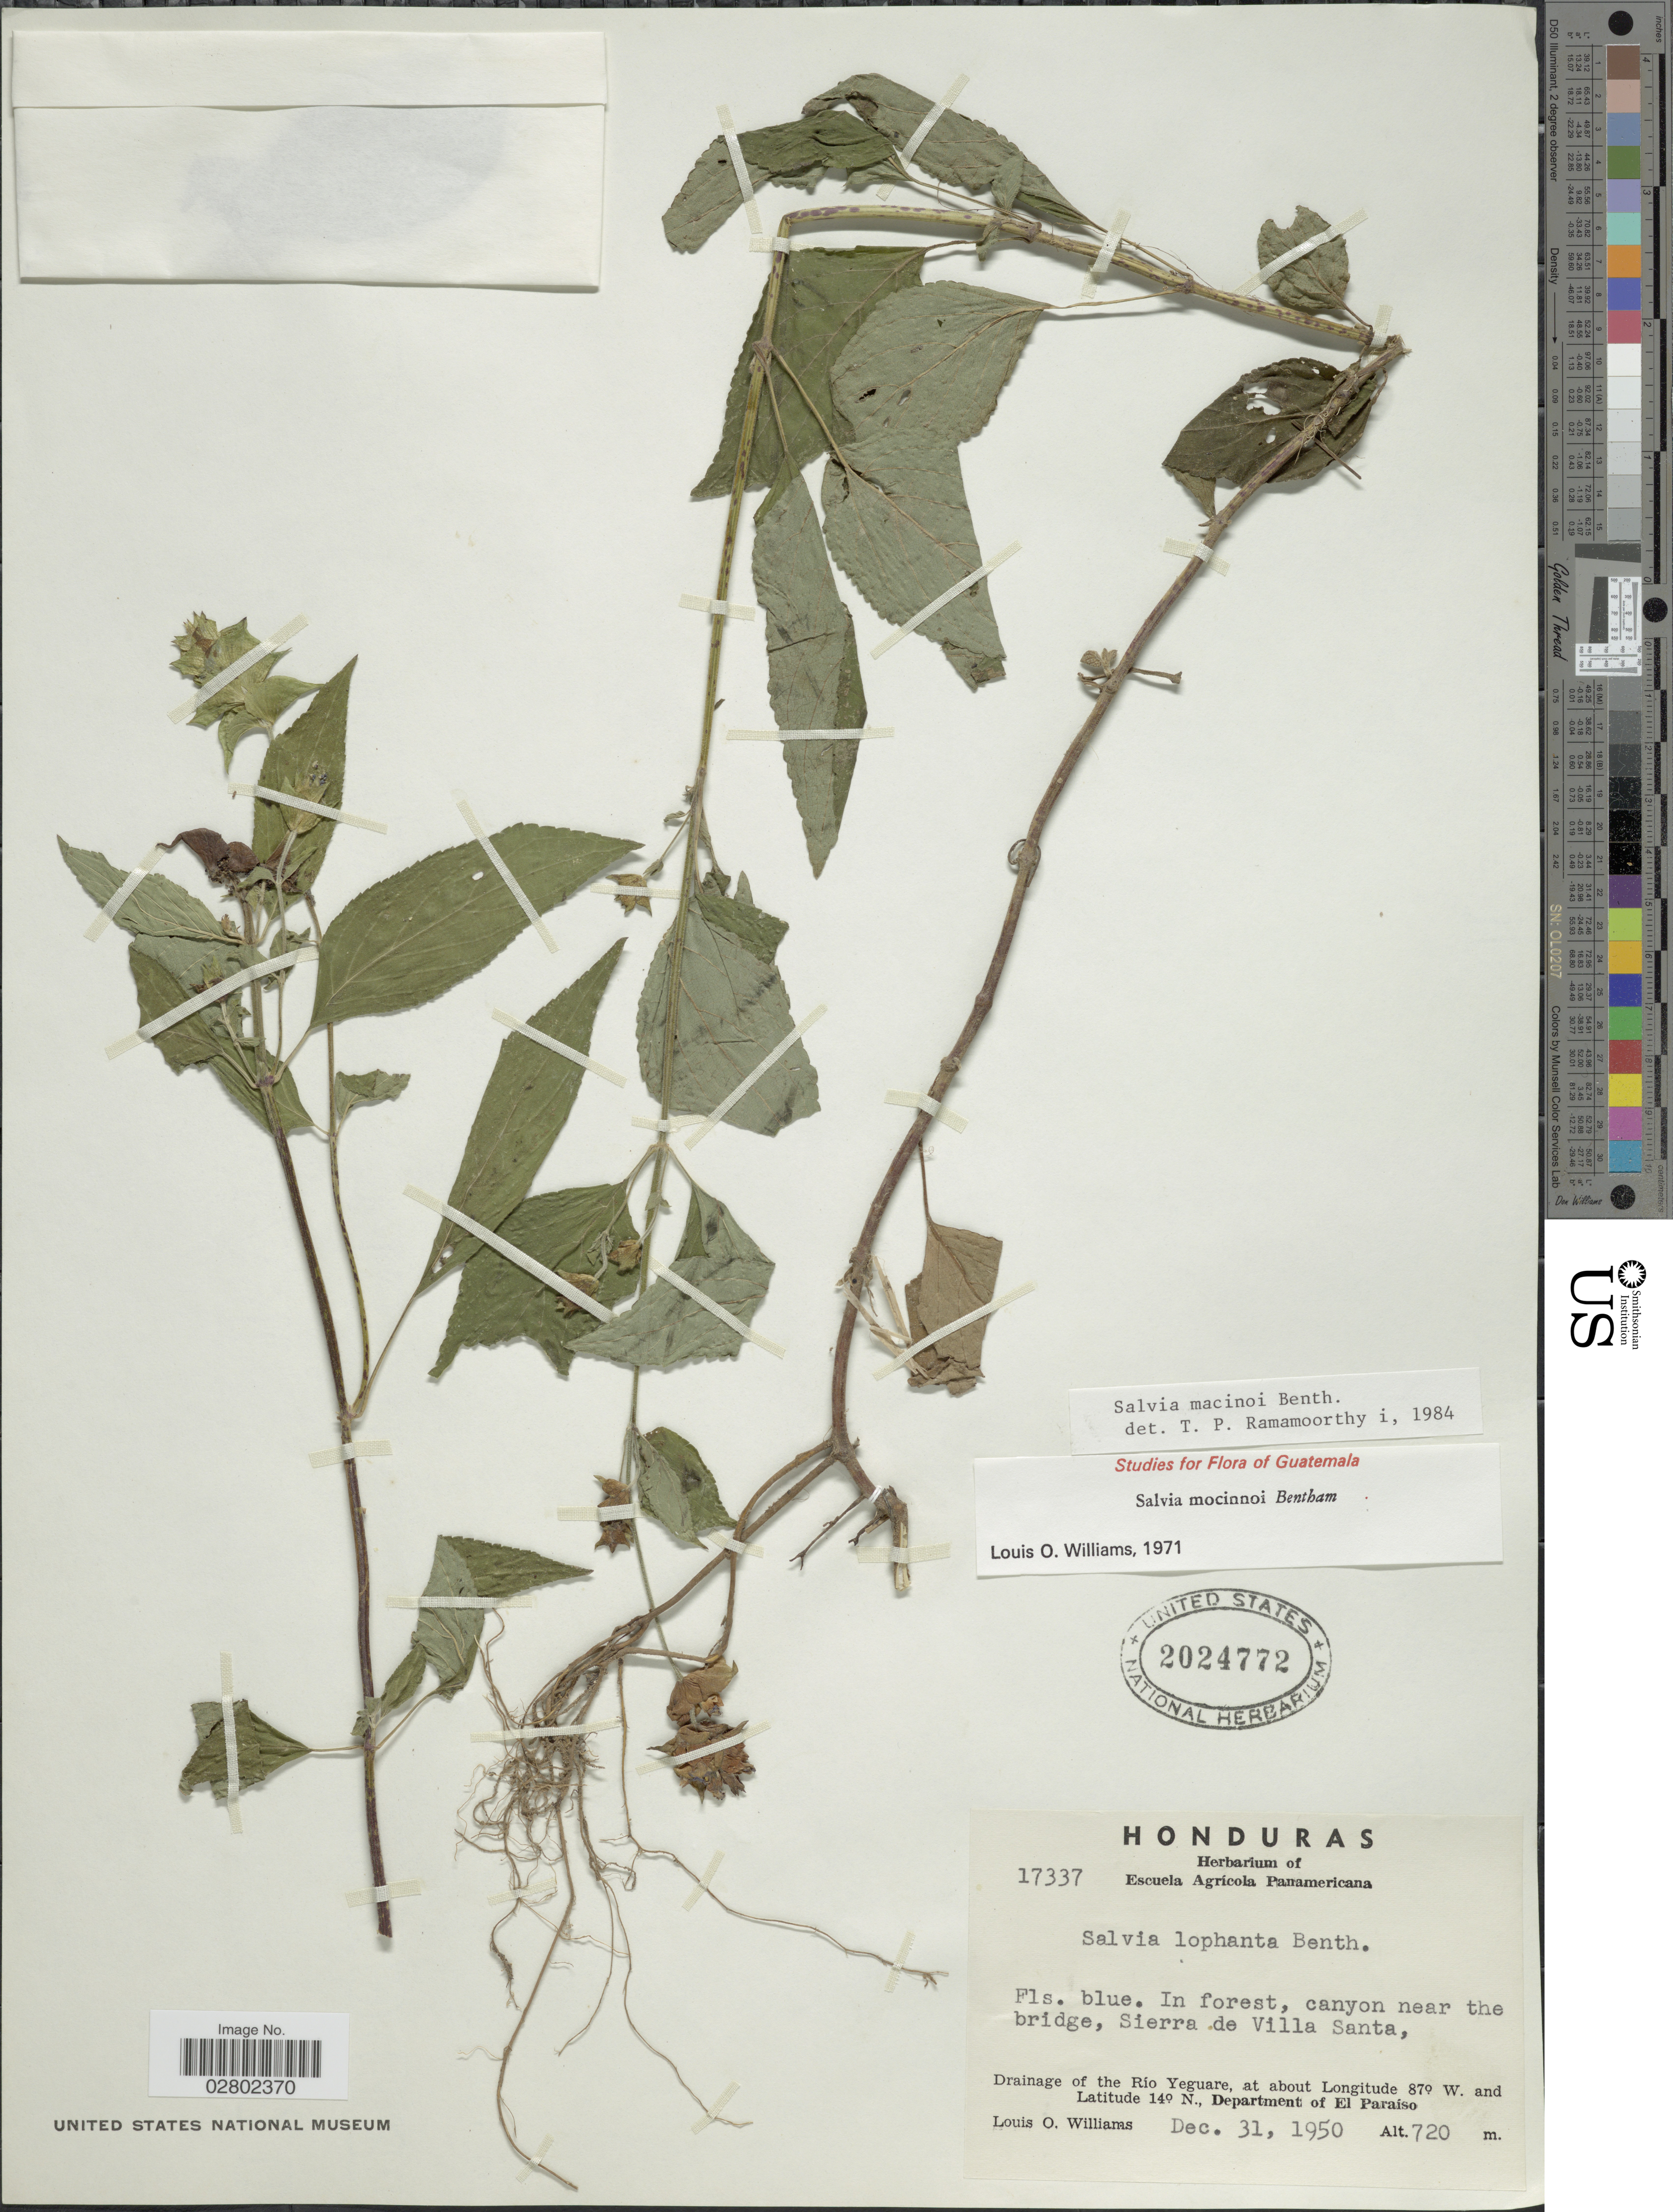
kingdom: Plantae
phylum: Tracheophyta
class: Magnoliopsida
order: Lamiales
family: Lamiaceae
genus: Salvia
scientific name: Salvia mocinoi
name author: Benth.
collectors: L. O. Williams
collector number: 17337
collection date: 1950-12-31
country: Honduras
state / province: El Paraíso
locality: In forest, canyon near the bridge, Sierra de Villa Santa, Drainage of the Río Yeguare. Department of El Paraíso.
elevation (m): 720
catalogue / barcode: US 2024772